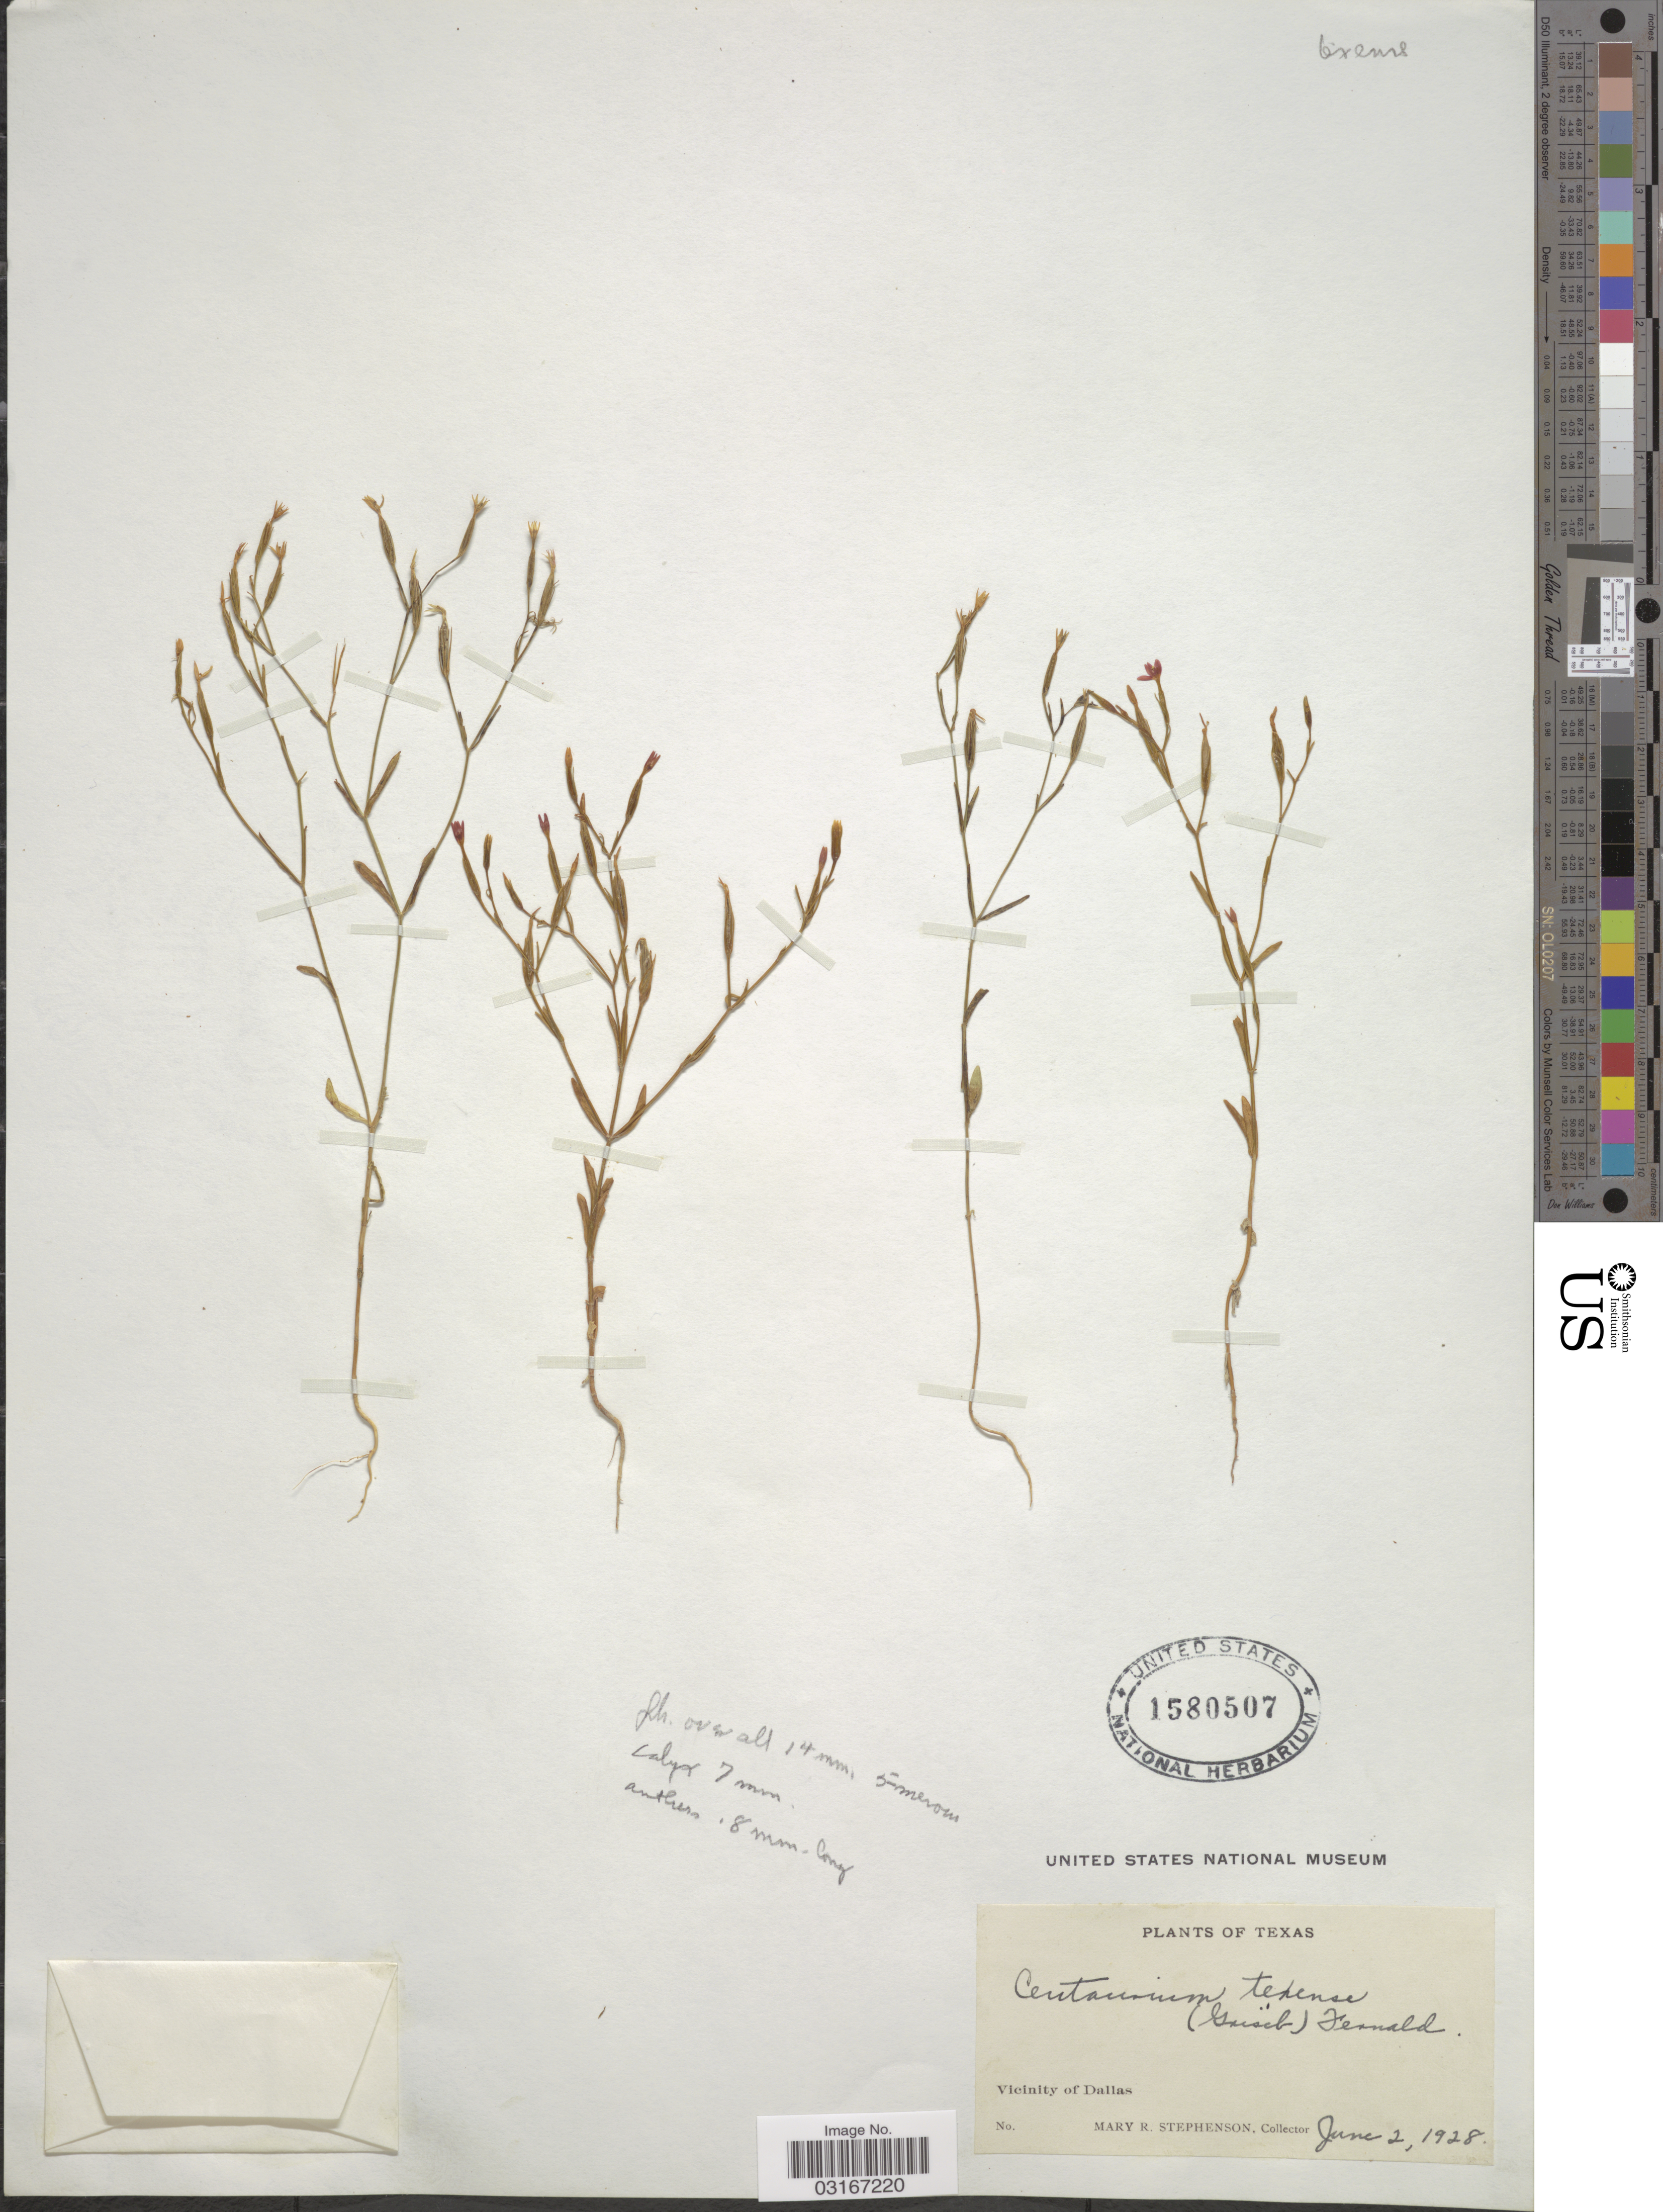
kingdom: Plantae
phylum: Tracheophyta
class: Magnoliopsida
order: Gentianales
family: Gentianaceae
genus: Centaurium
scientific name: Centaurium texense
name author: (Griseb.) Fernald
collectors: M. Stephenson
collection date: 1928-06-02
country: United States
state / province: Texas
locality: Vicinity of Dallas.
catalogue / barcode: US 1580507